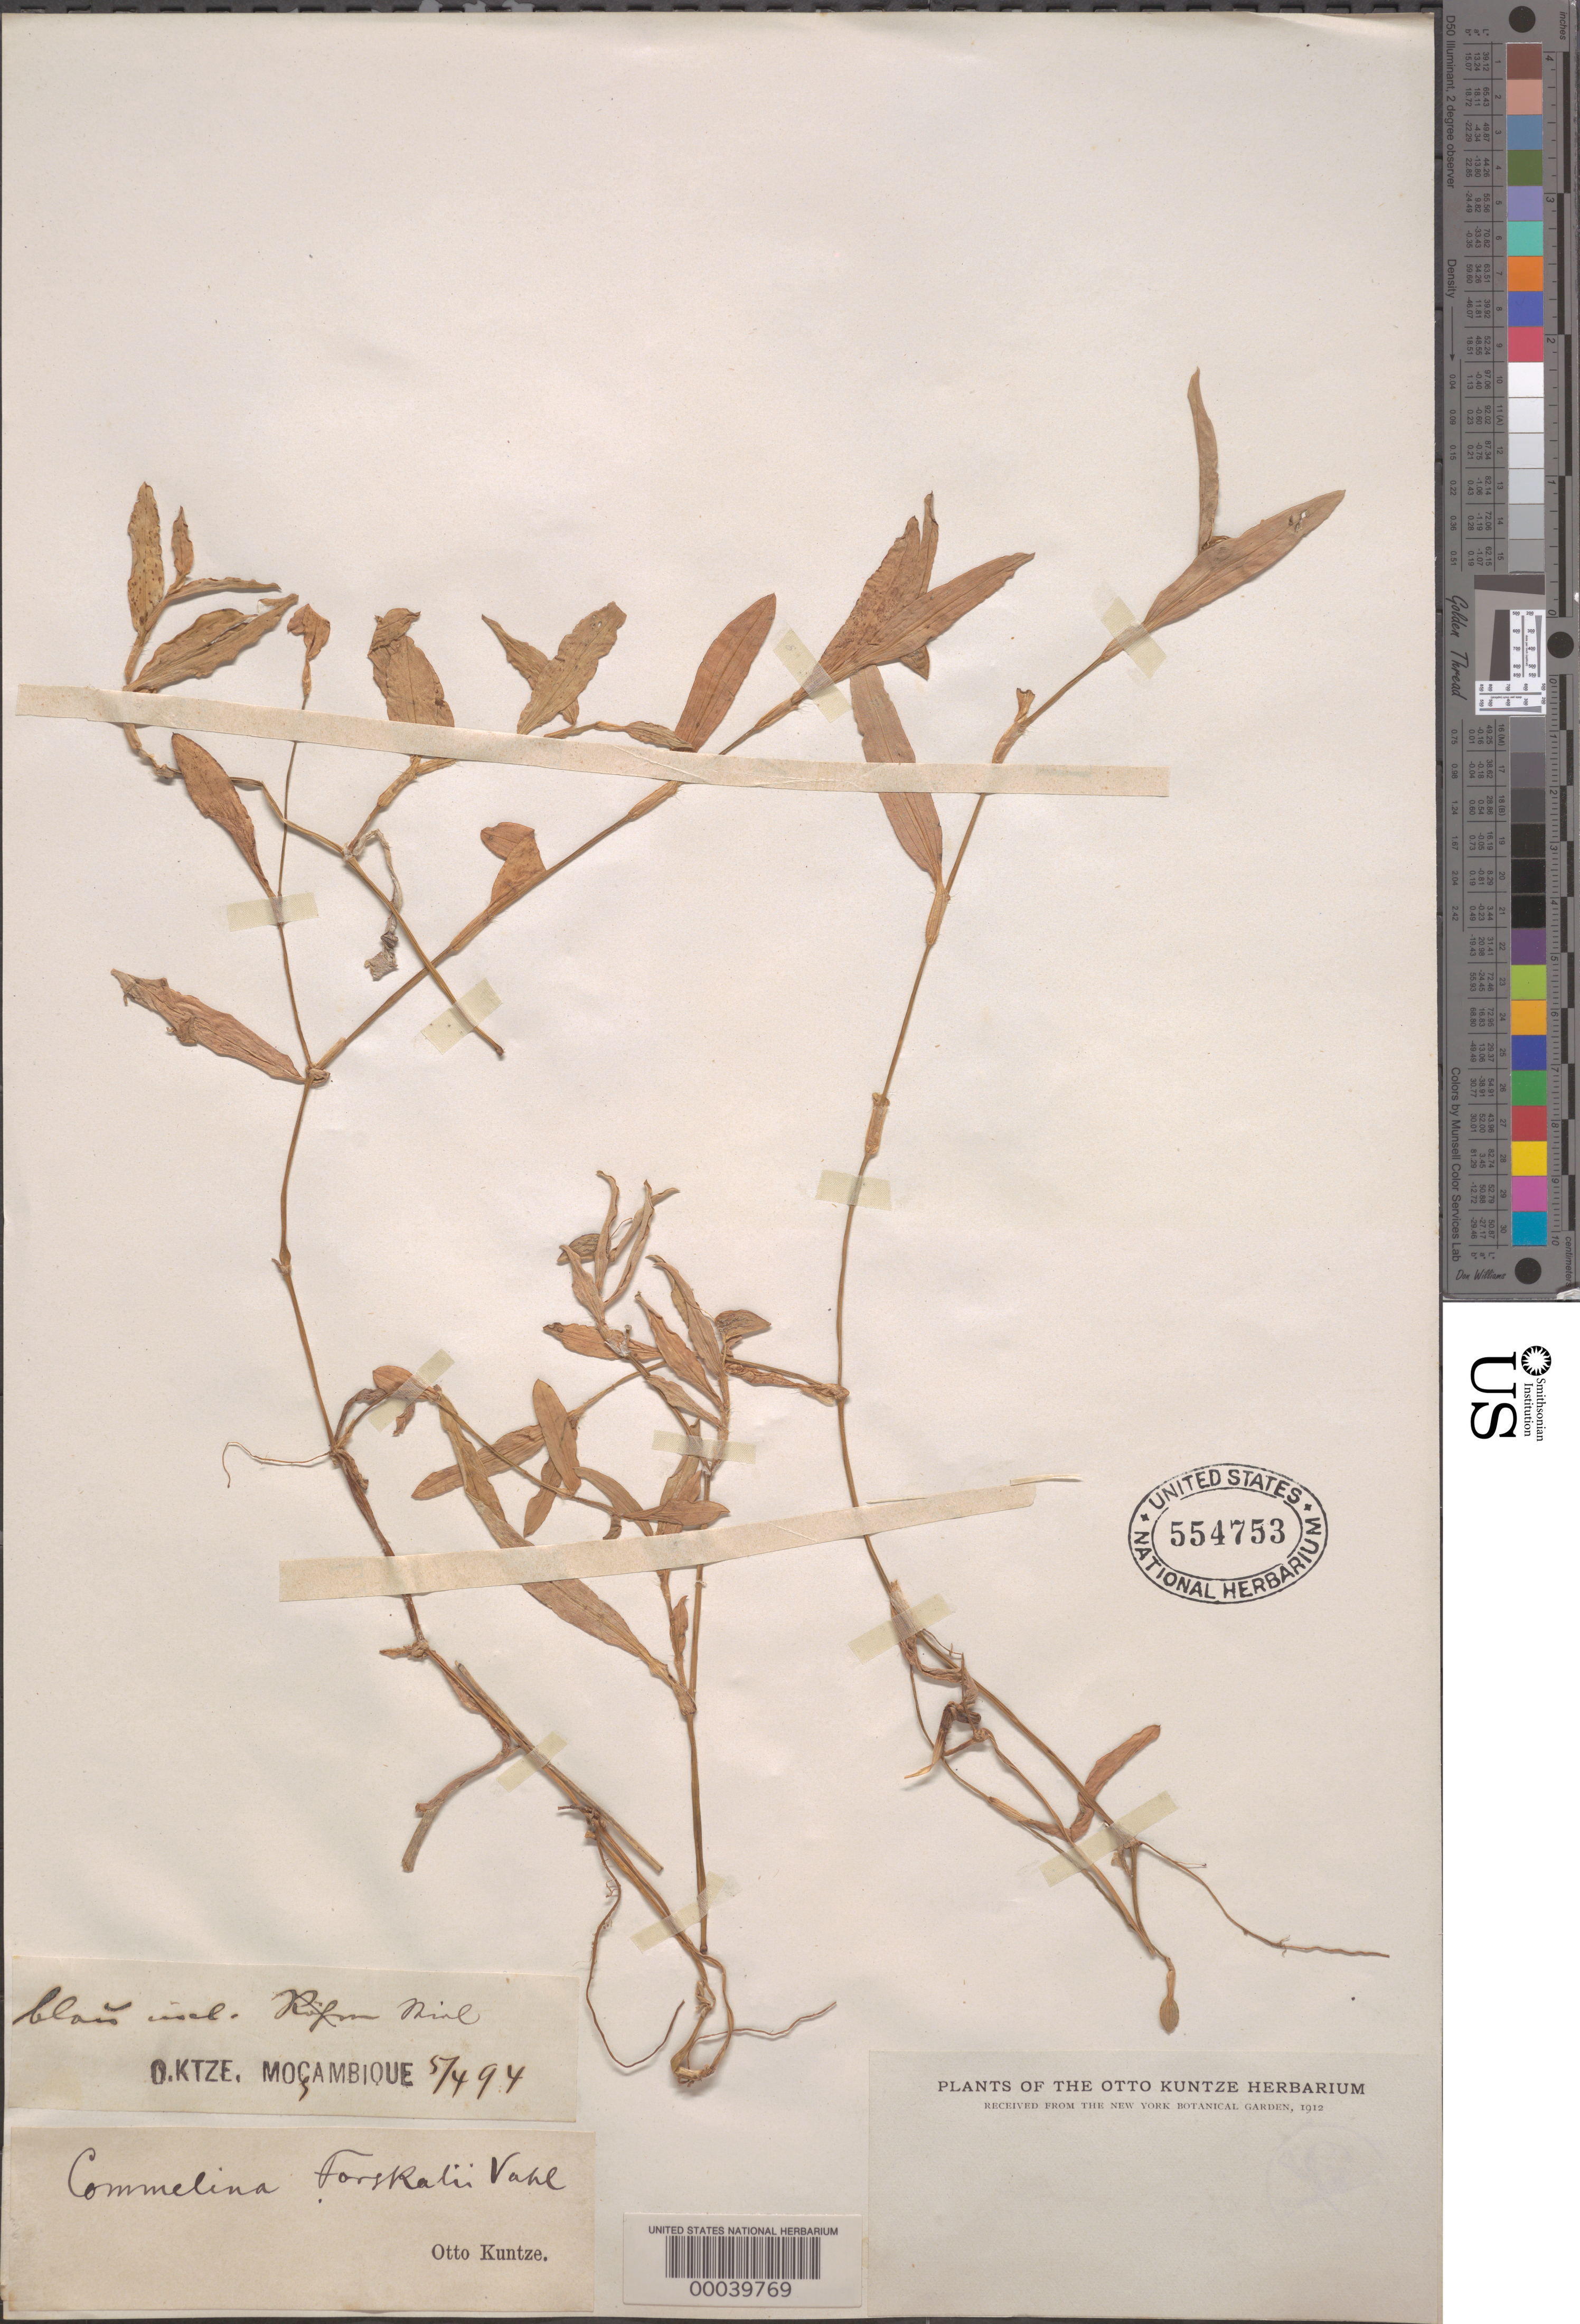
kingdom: Plantae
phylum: Tracheophyta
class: Liliopsida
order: Commelinales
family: Commelinaceae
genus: Commelina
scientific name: Commelina forskaolii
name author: Vahl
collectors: C.E.O. Kuntze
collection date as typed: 05 Apr 1894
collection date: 1894-04-05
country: Mozambique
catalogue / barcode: US 554753